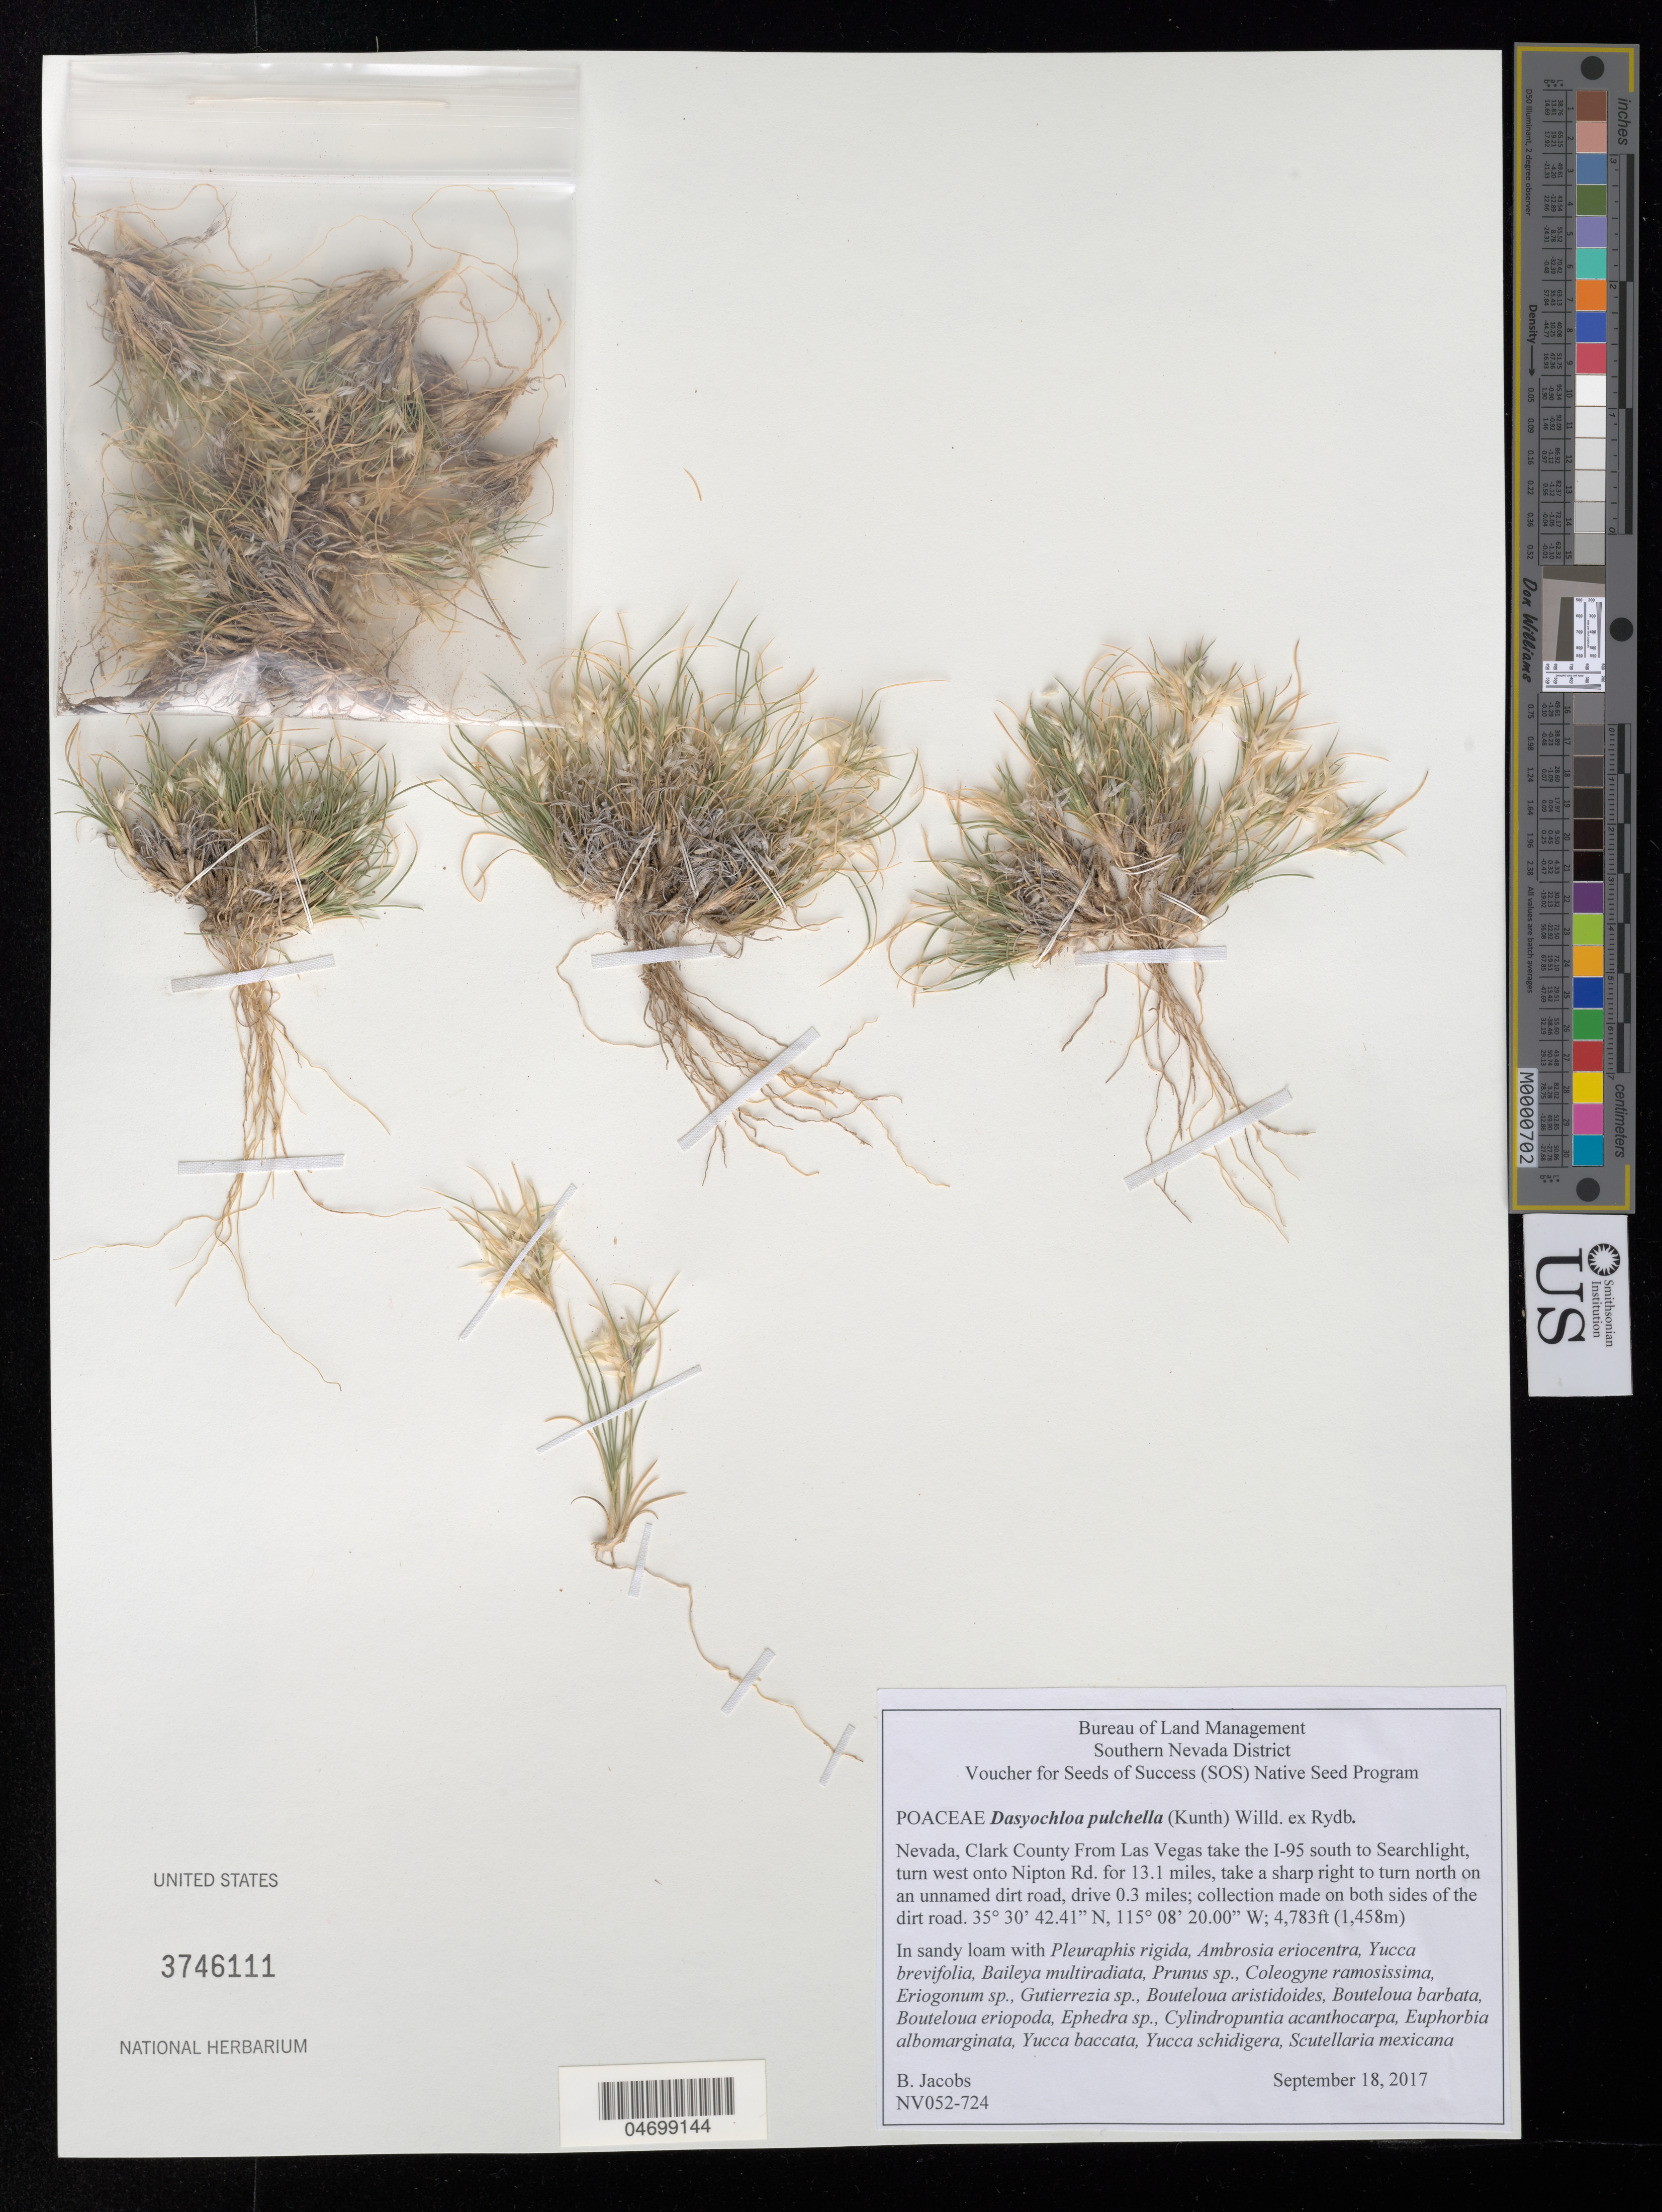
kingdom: Plantae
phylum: Tracheophyta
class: Liliopsida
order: Poales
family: Poaceae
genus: Dasyochloa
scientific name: Dasyochloa pulchella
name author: (Kunth) Willd. ex Rydb.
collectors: B. Jacobs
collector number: NV052-724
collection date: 2017-09-18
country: United States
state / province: Nevada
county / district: Clark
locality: Piute/Eldorado ACEC, 13.1 mi. on Nipton Rd.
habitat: R030XB014NV. In sandy loam Yucca brefolia, Prunus sp., Ephedra sp., Yucca baccata, etc.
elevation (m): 1458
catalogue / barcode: US 3746111